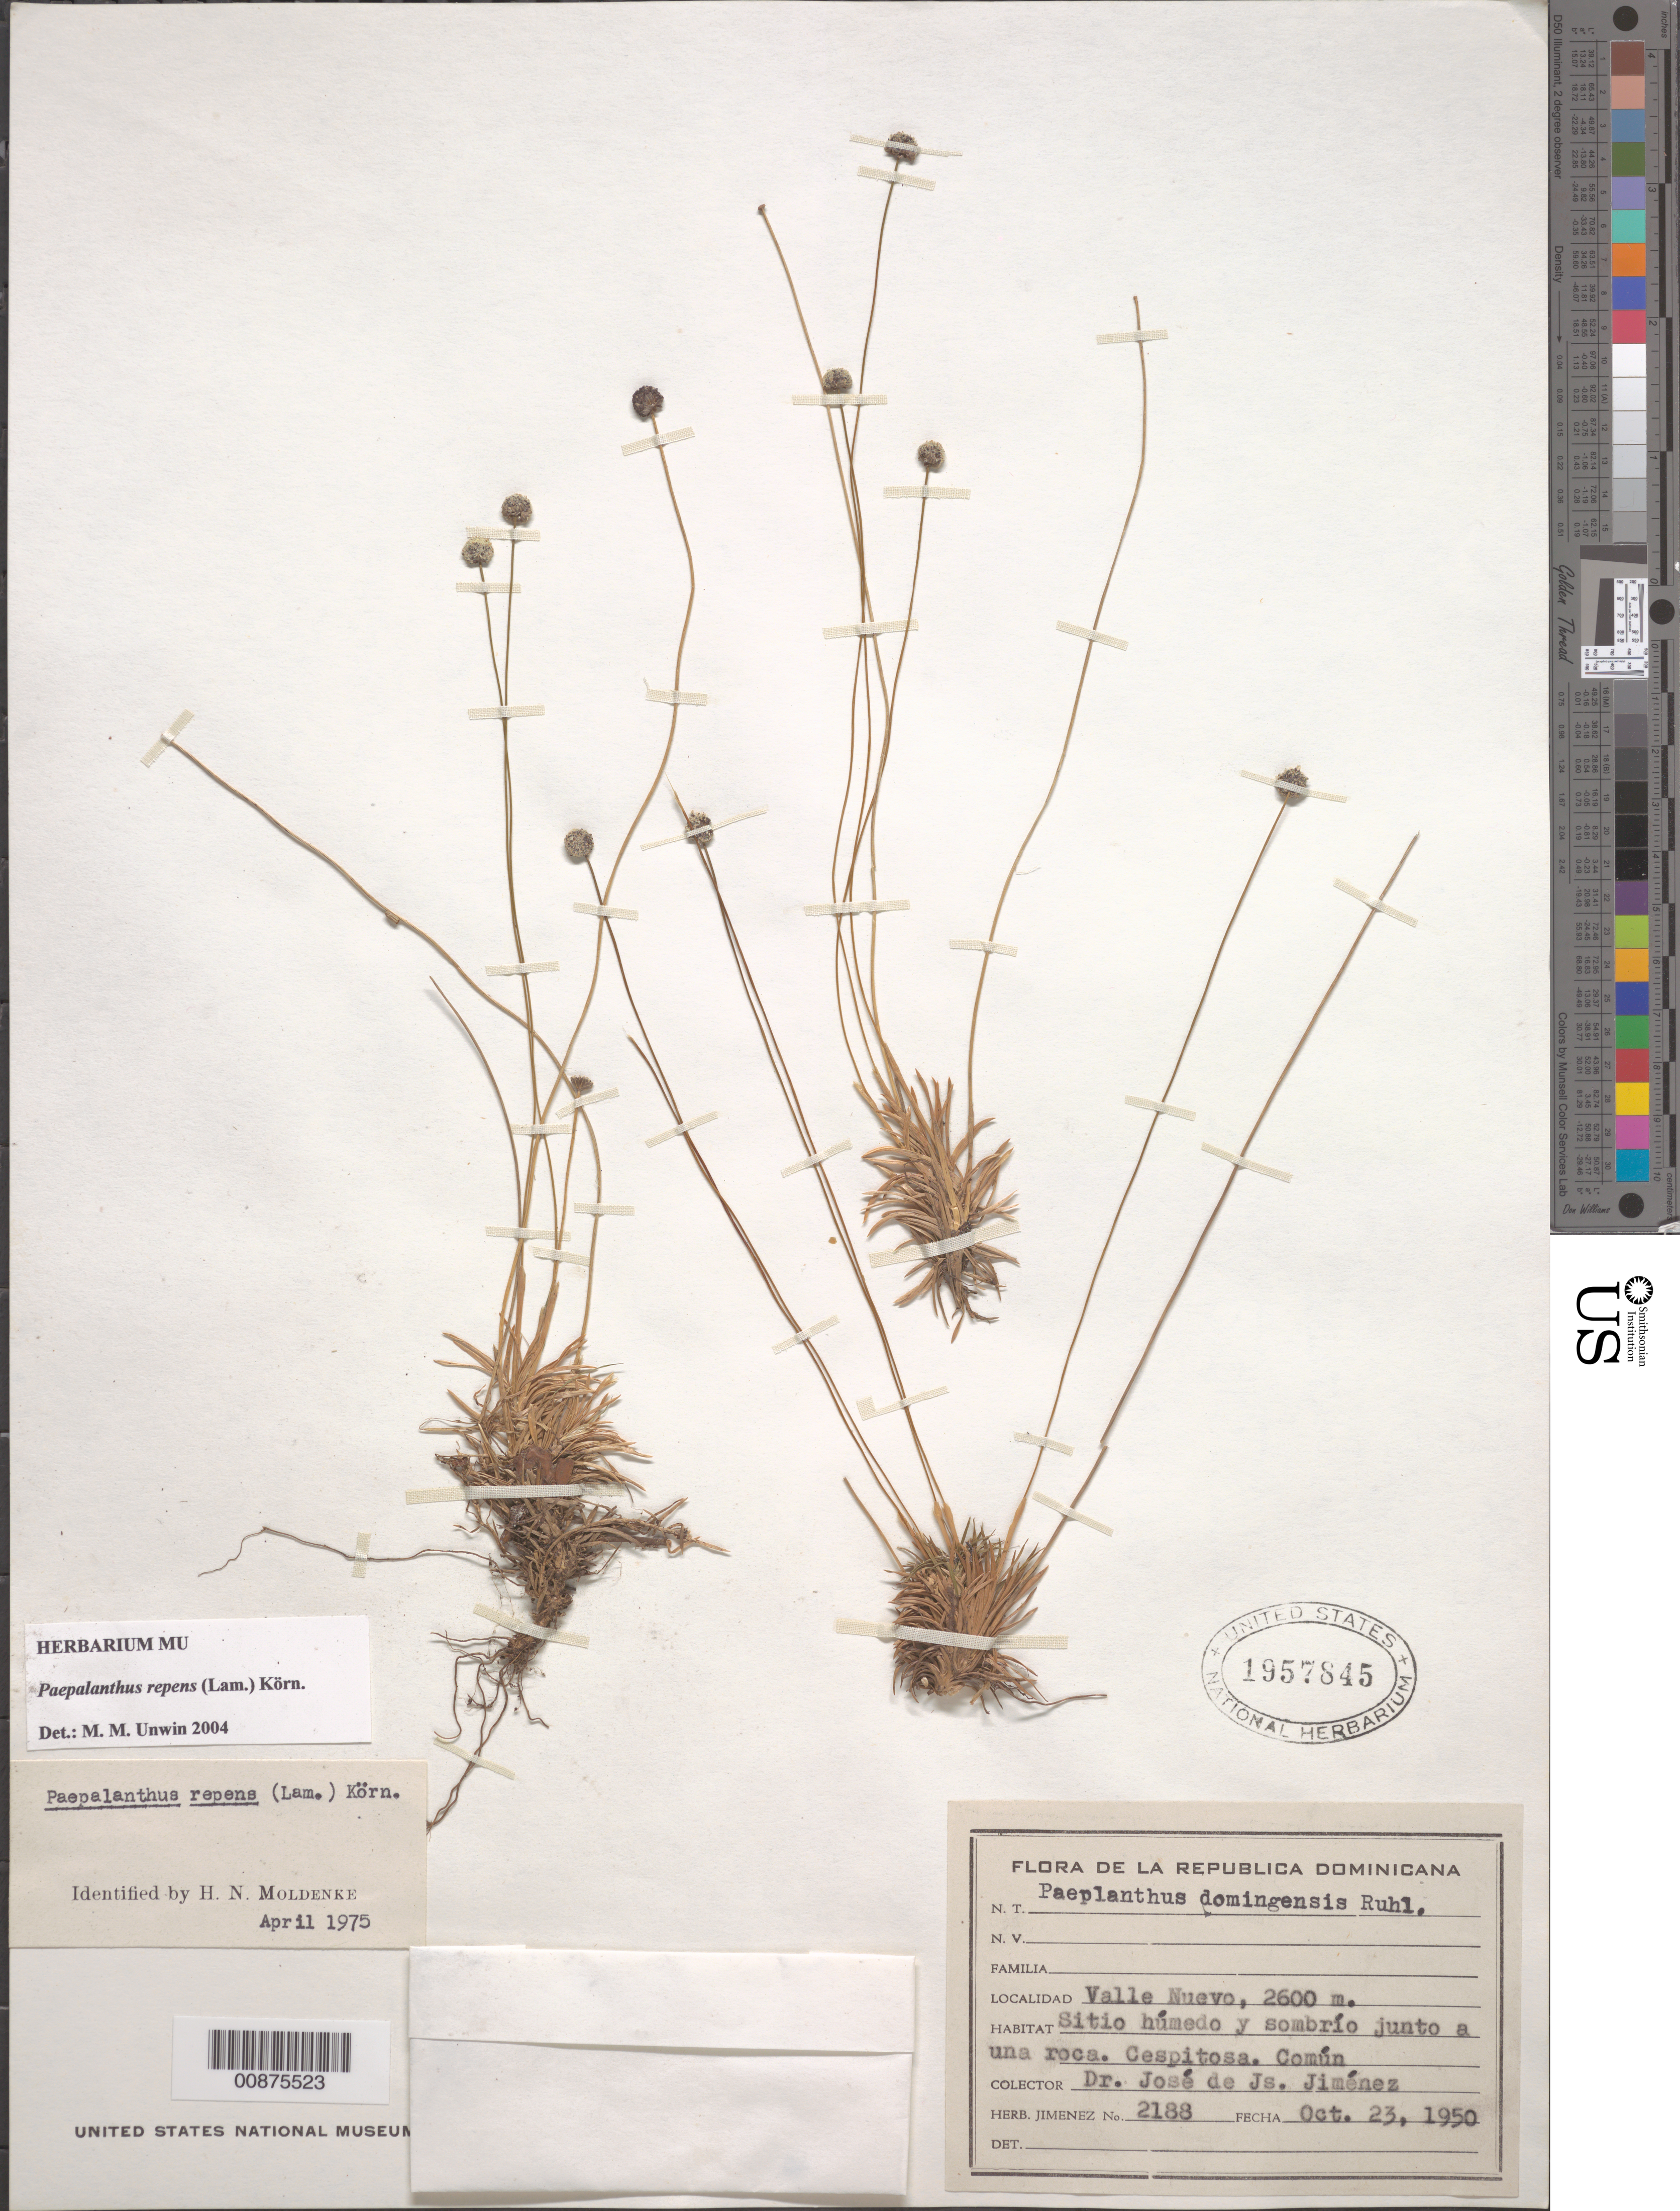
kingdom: Plantae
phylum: Tracheophyta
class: Liliopsida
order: Poales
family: Eriocaulaceae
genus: Paepalanthus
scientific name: Paepalanthus repens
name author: (Lam.) Körn.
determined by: Unwin, M. M.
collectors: J. J. Jiménez Almonte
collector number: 2188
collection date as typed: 23 Oct 1950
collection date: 1950-10-23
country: Dominican Republic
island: Hispaniola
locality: Valle Nuevo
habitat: Sitio húmedo y sombrío junto a una roca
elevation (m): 2600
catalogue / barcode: US 1957845